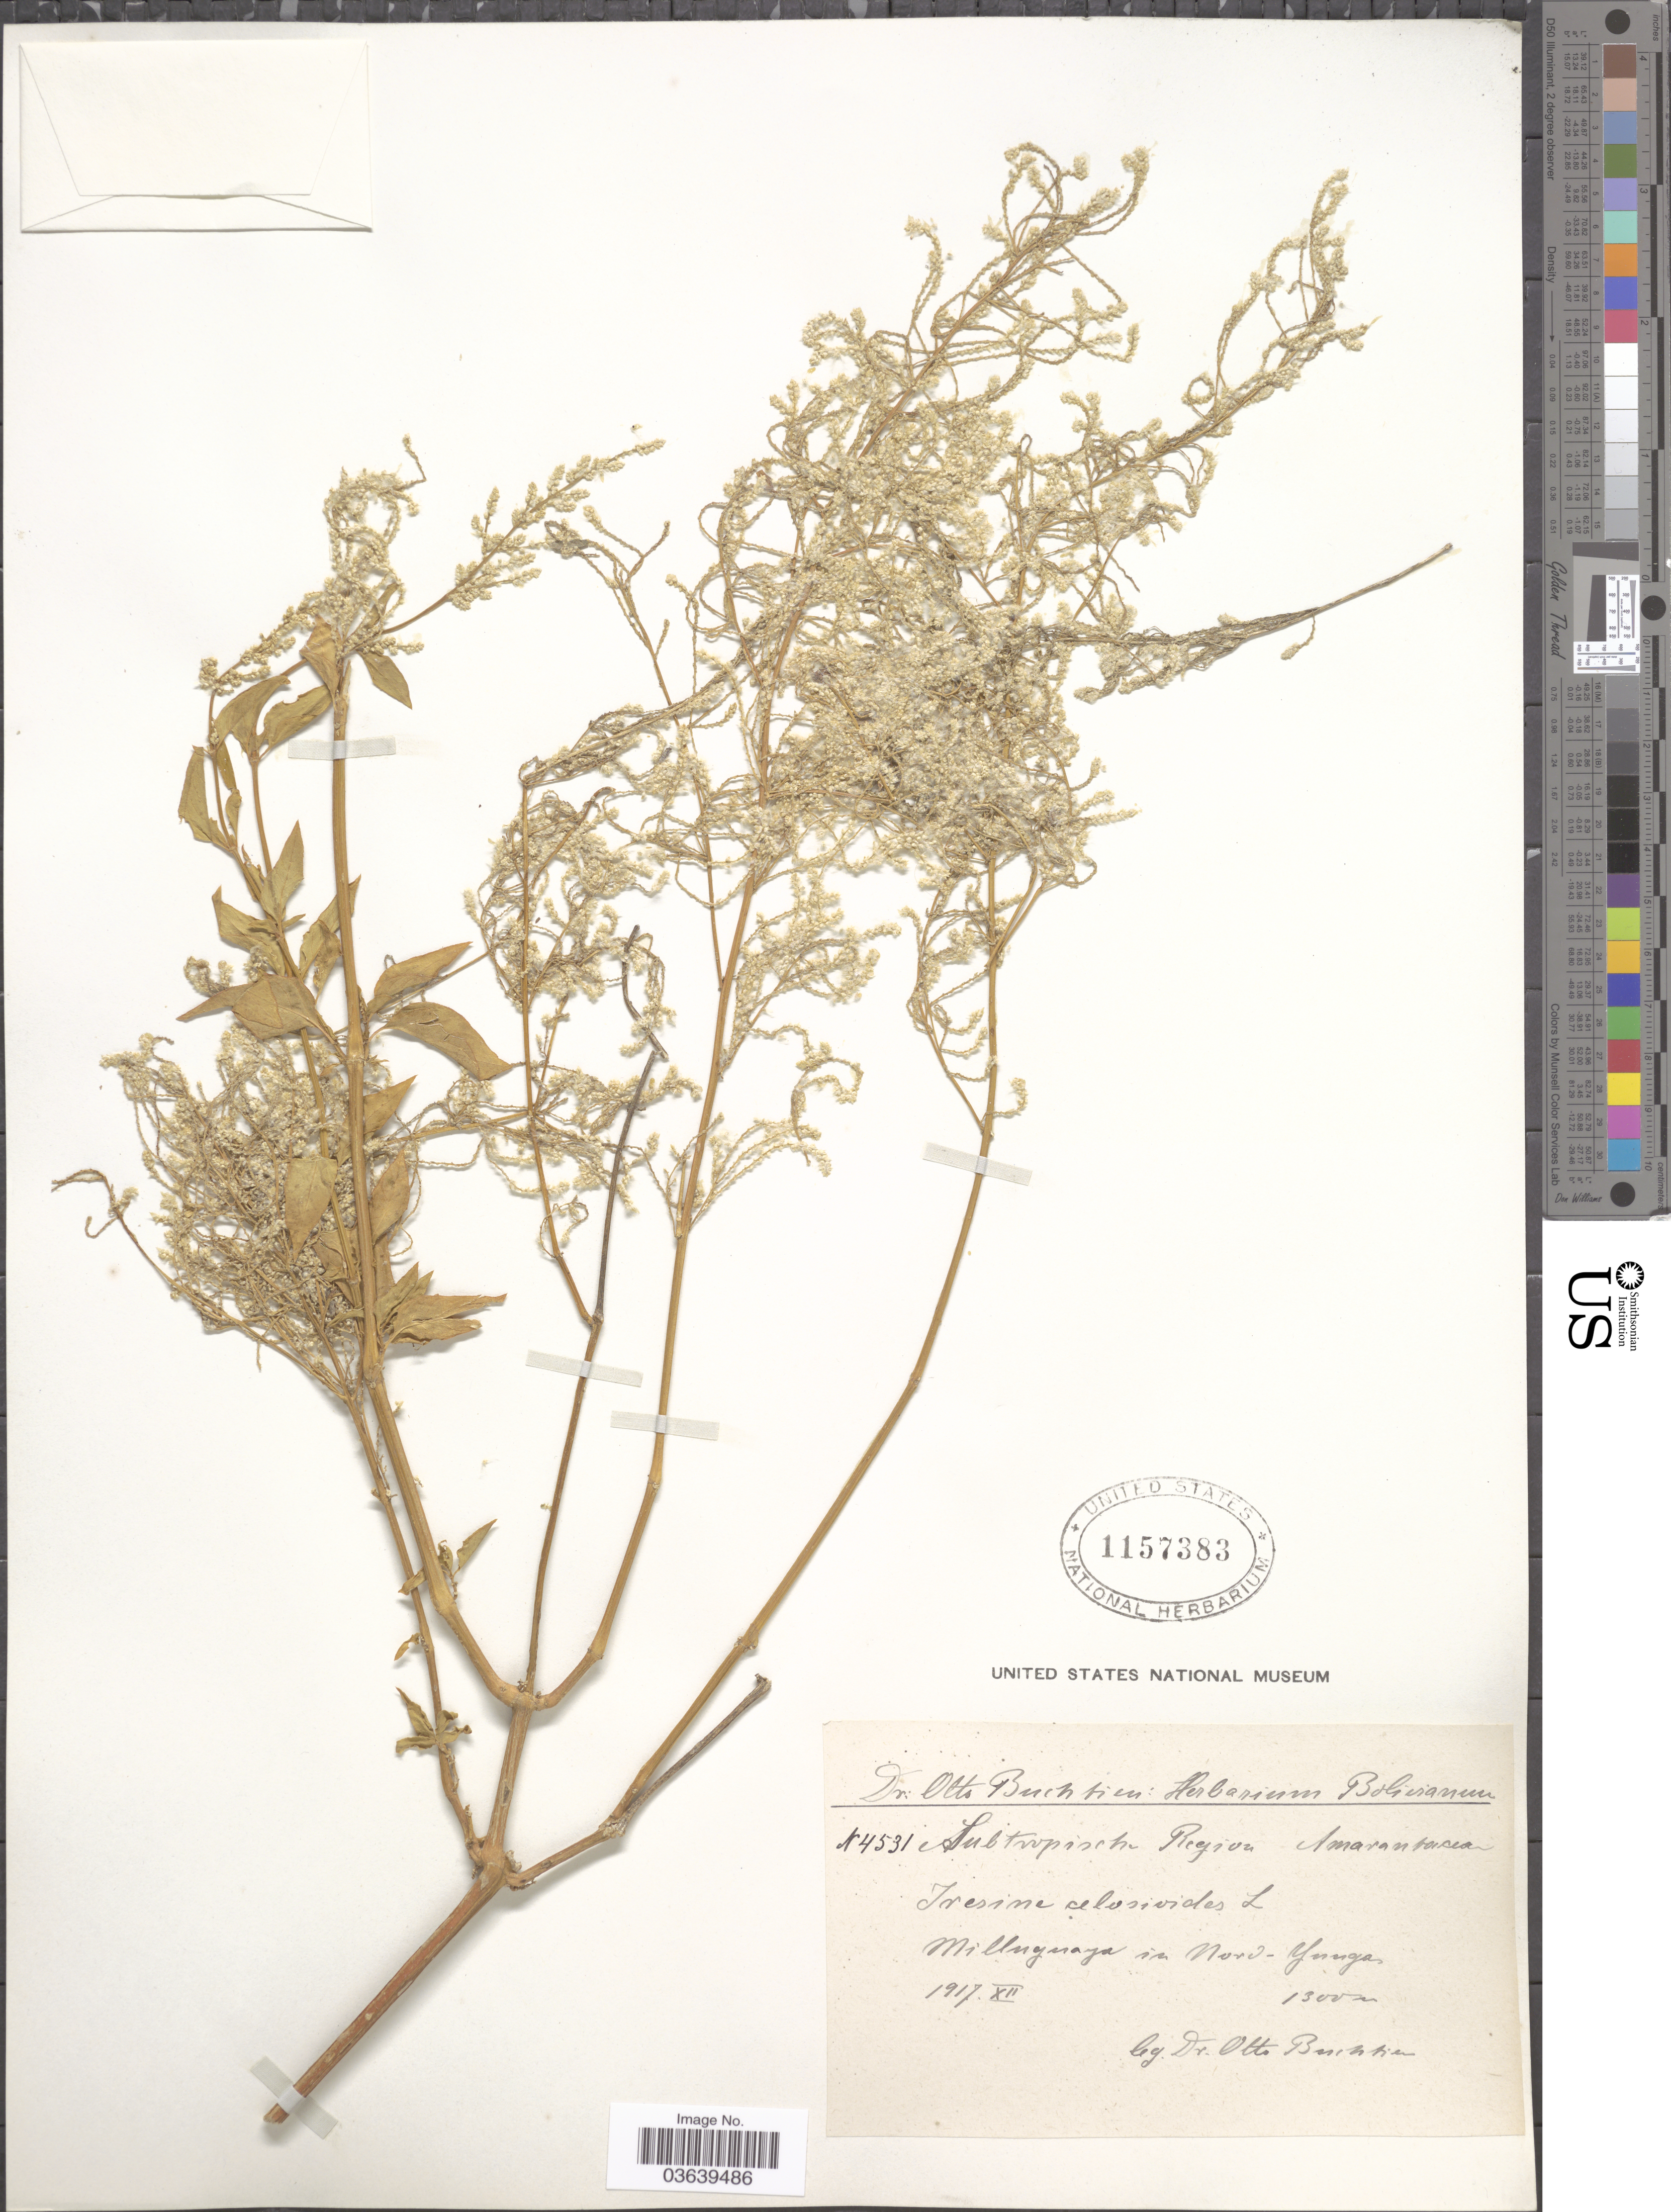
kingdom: Plantae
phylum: Tracheophyta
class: Magnoliopsida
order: Caryophyllales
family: Amaranthaceae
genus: Iresine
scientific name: Iresine celosia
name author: L.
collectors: O. Buchtien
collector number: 4531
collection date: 1917-12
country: Bolivia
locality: Milluguaya in Nord-Yungas.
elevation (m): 1300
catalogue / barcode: US 1157383